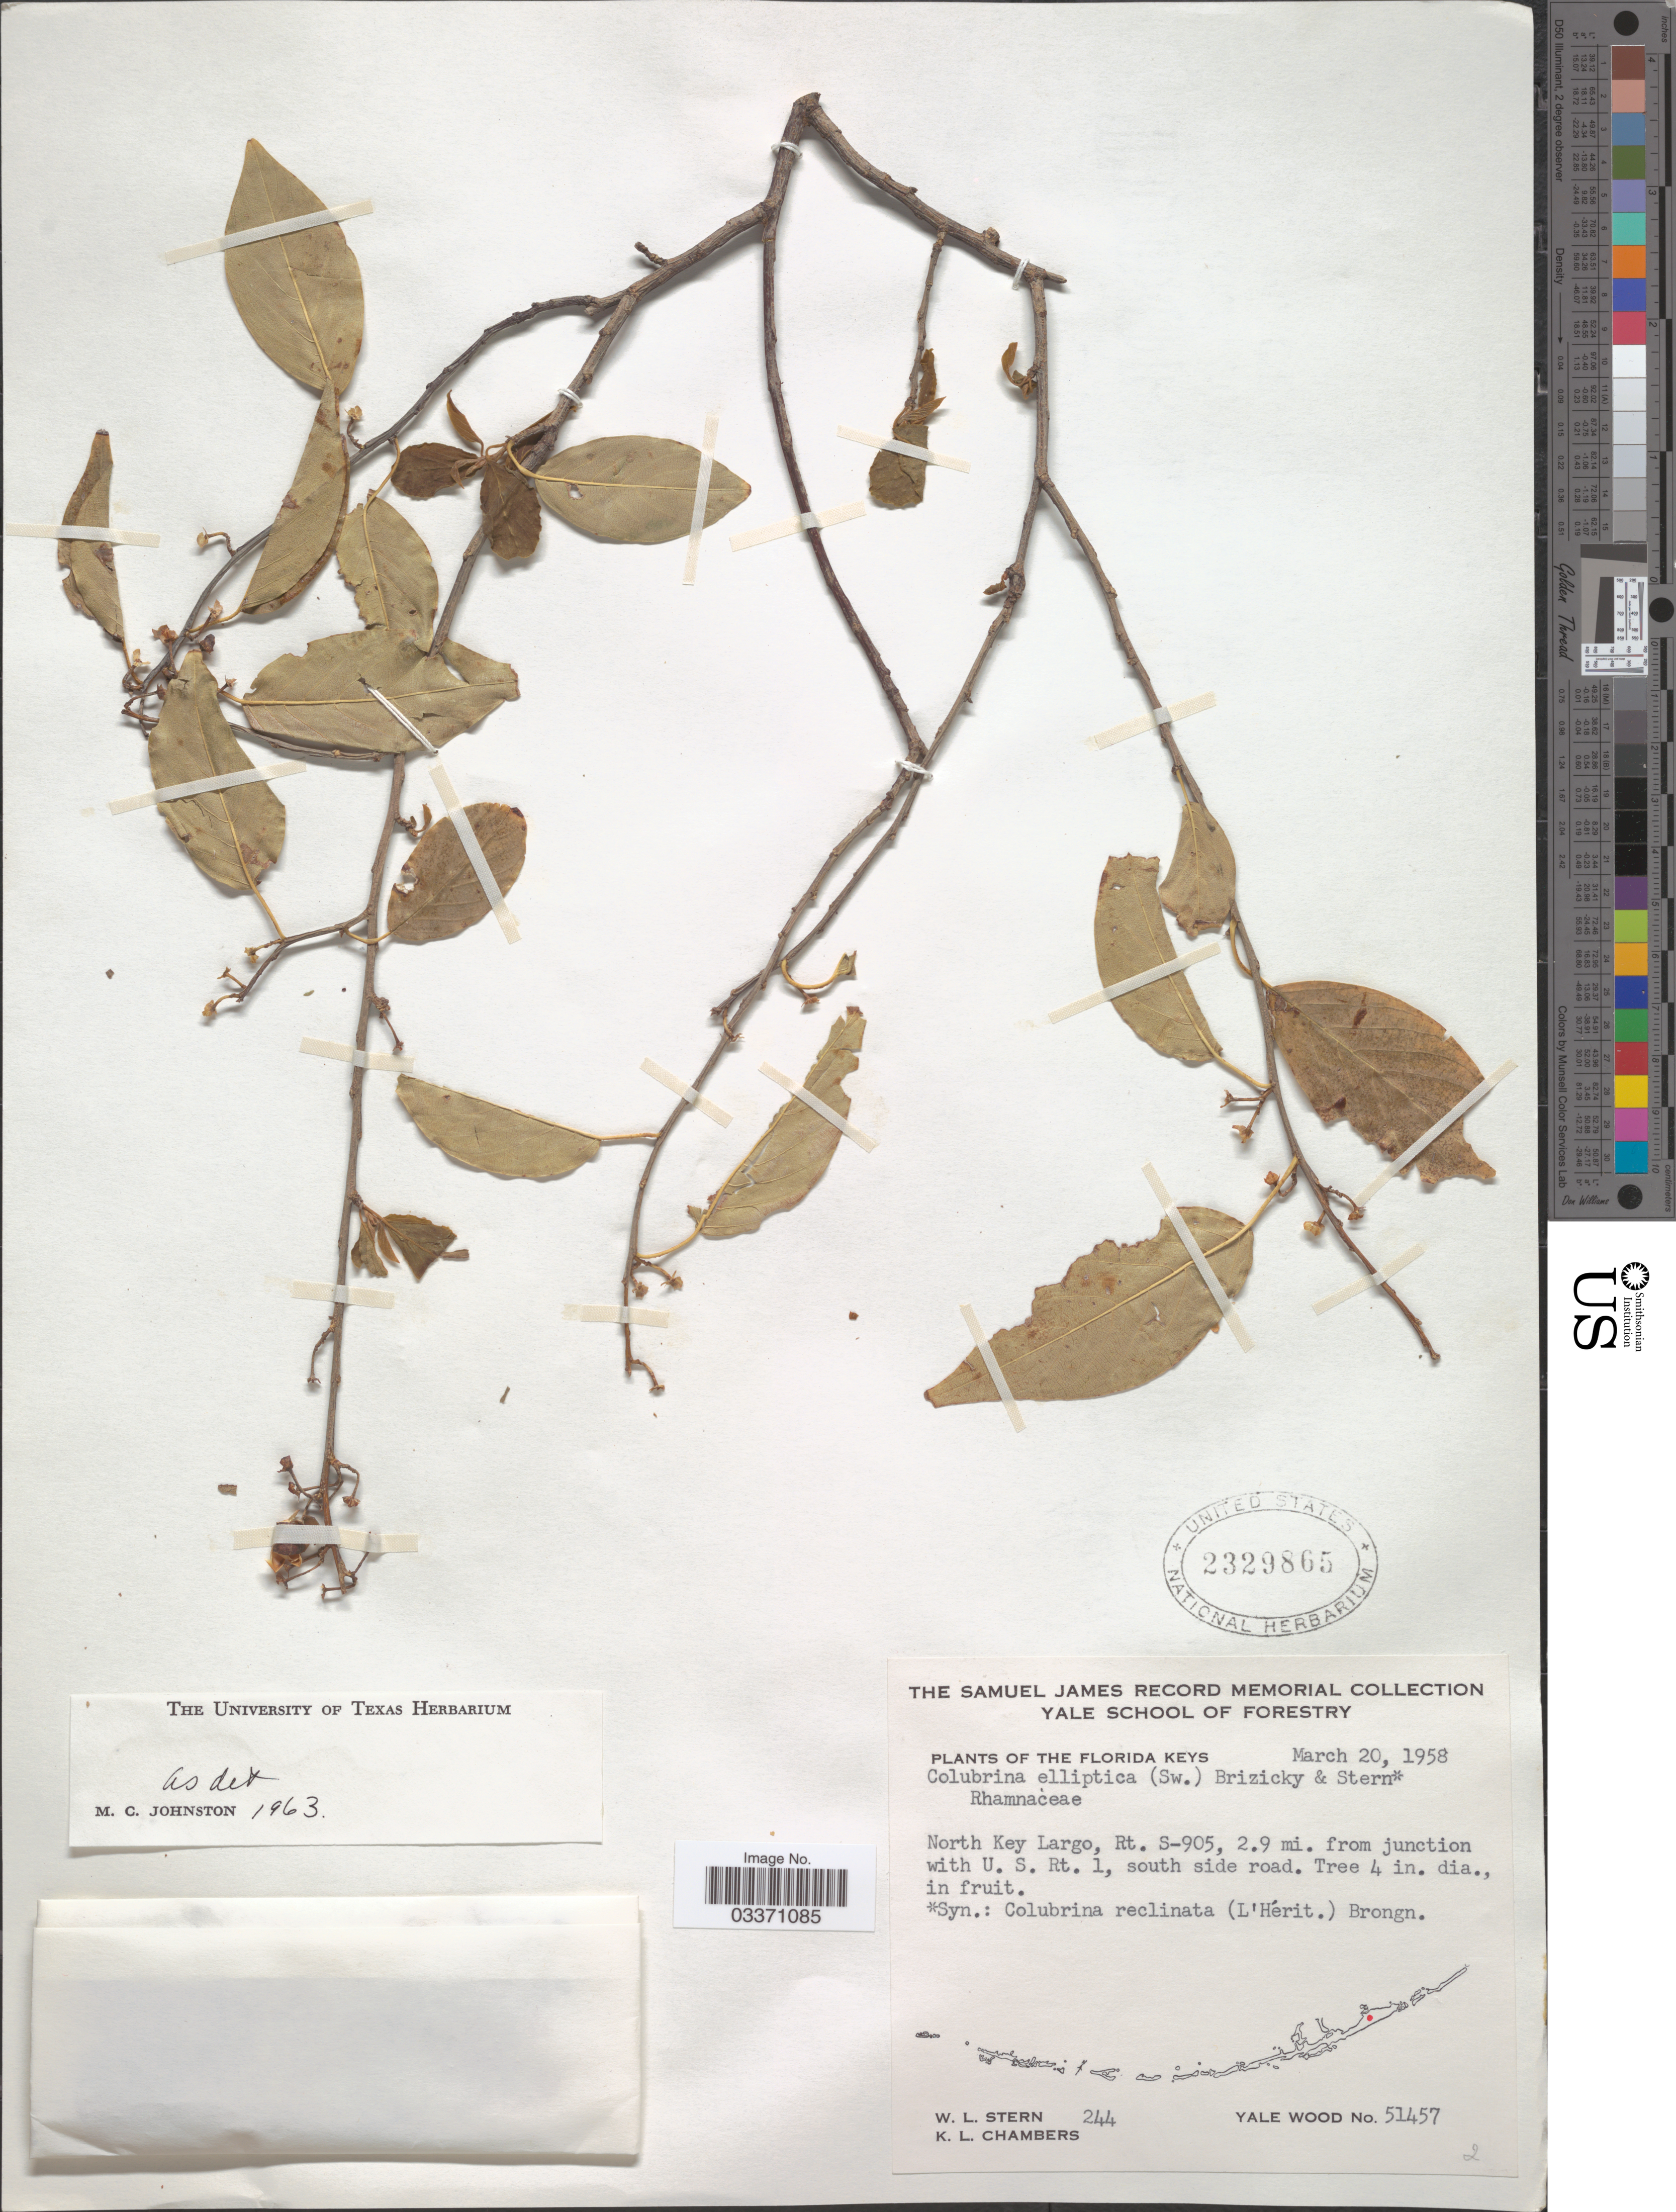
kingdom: Plantae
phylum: Tracheophyta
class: Magnoliopsida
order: Rosales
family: Rhamnaceae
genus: Colubrina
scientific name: Colubrina elliptica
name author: (Sw.) Brizicky & W.L. Stern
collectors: W. L. Stern & K. Chambers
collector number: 244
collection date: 1958-03-20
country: United States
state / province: Florida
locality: The Florida Keys. North Key Largo, Rt. S-905, 2.9 mi. from junction with U. S. Rt. 1, south side road.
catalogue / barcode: US 2329865